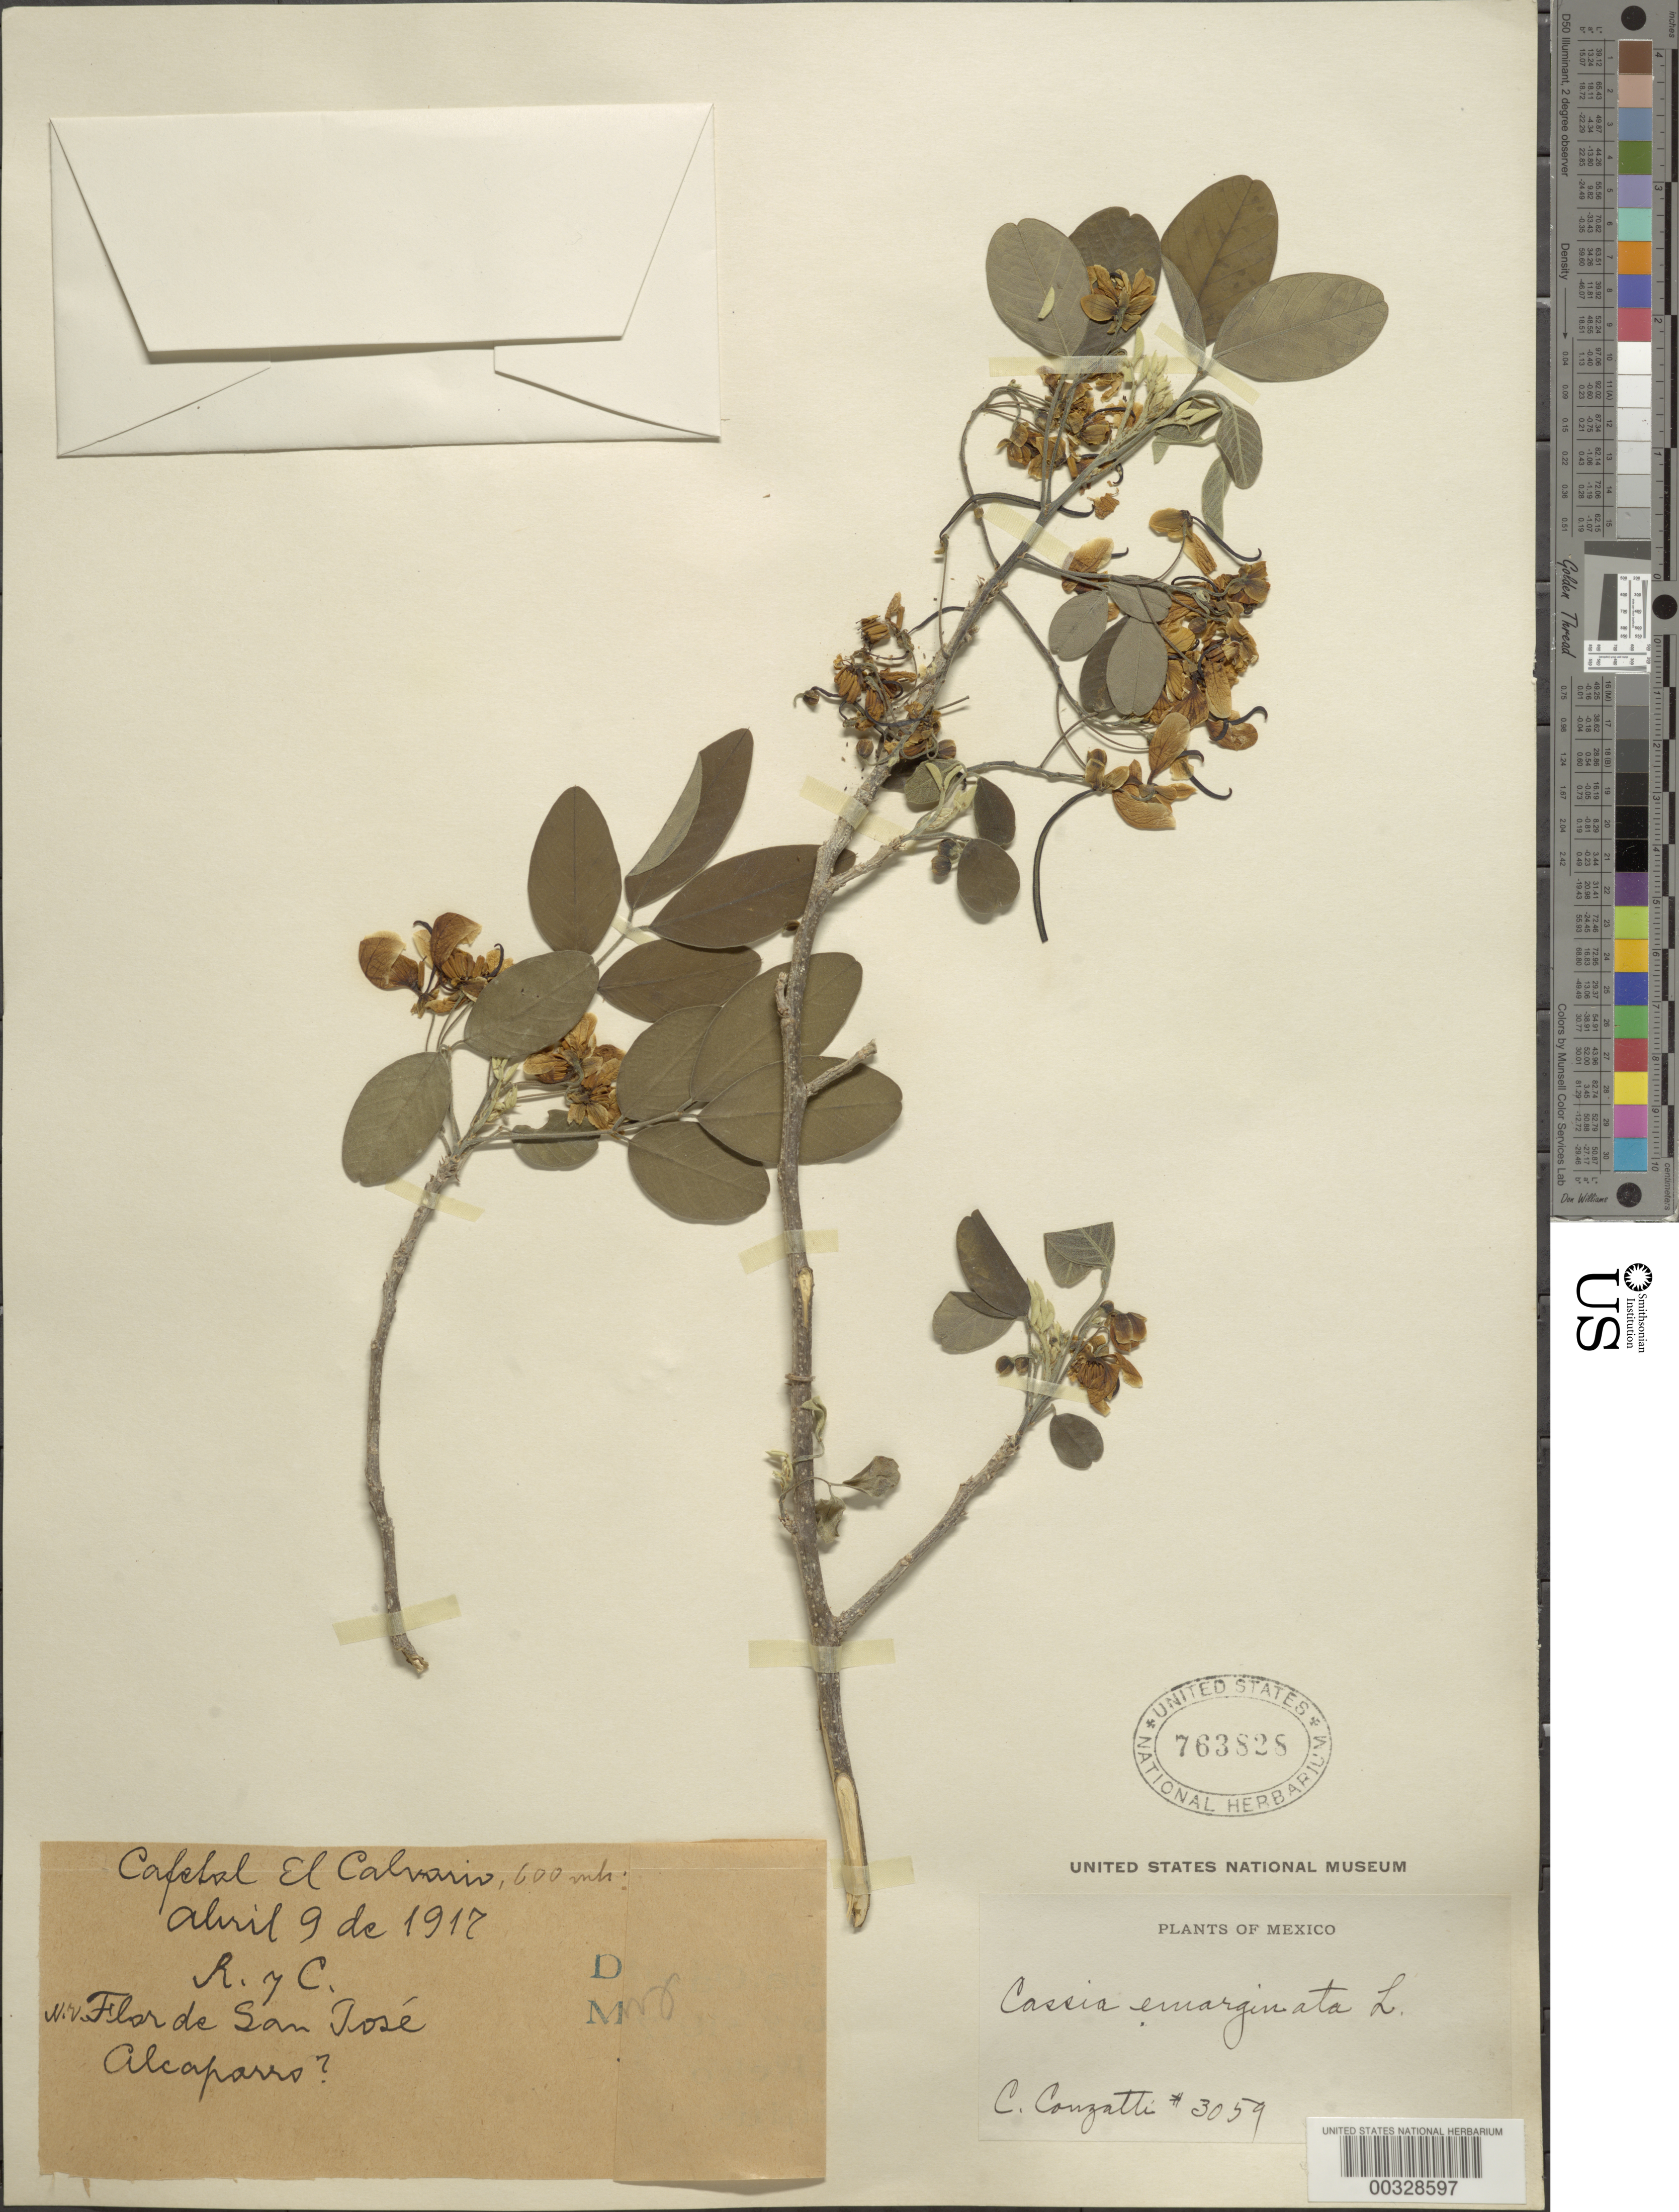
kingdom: Plantae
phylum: Tracheophyta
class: Magnoliopsida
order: Fabales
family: Fabaceae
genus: Senna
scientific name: Senna emarginata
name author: L.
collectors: C. Conzatti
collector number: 3059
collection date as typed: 09 Apr 1917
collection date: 1917-04-09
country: Mexico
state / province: Oaxaca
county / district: San Pedro Pochutla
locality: Pochutla mun (?), cafehal el calvario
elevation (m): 600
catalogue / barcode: US 763828